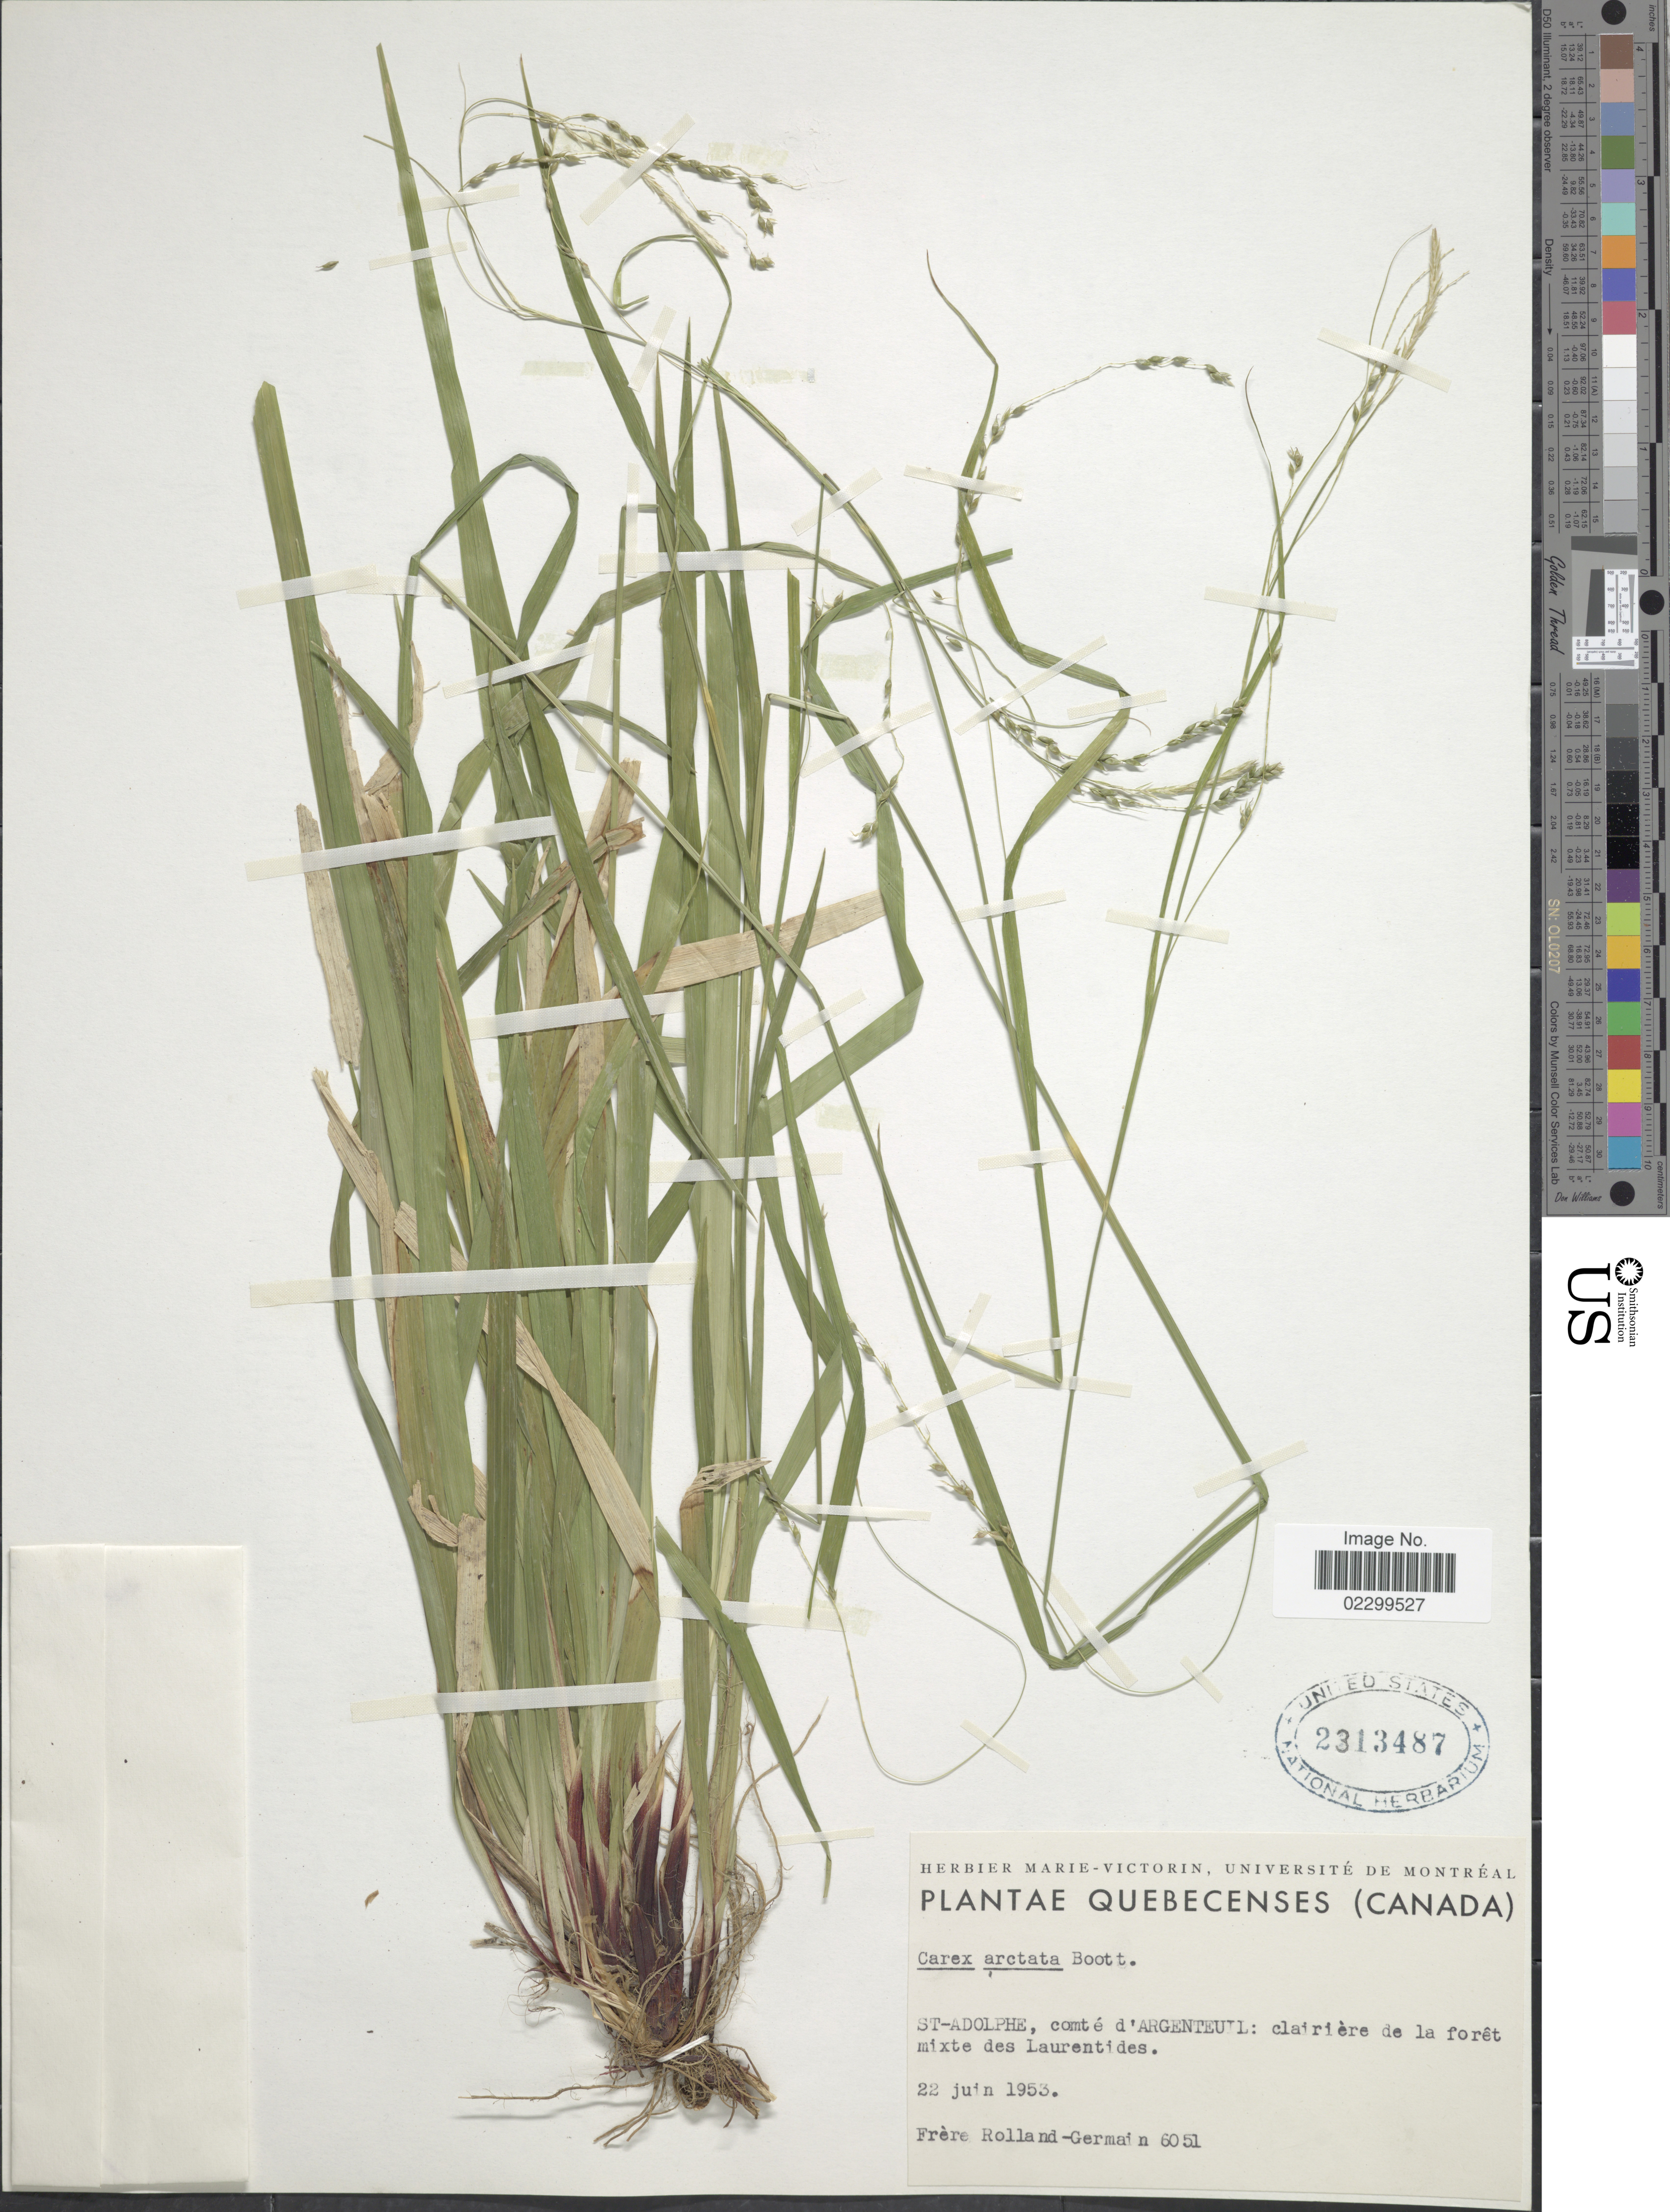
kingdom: Plantae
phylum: Tracheophyta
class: Liliopsida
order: Poales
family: Cyperaceae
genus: Carex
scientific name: Carex arctata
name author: Boott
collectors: Rolland-Germain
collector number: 6051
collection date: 1953-06-22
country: Canada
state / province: Quebec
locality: St-Adolphe, comte d'Artgenteuil: clairiere de la foret mixte des Laurentides.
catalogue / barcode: US 2313487